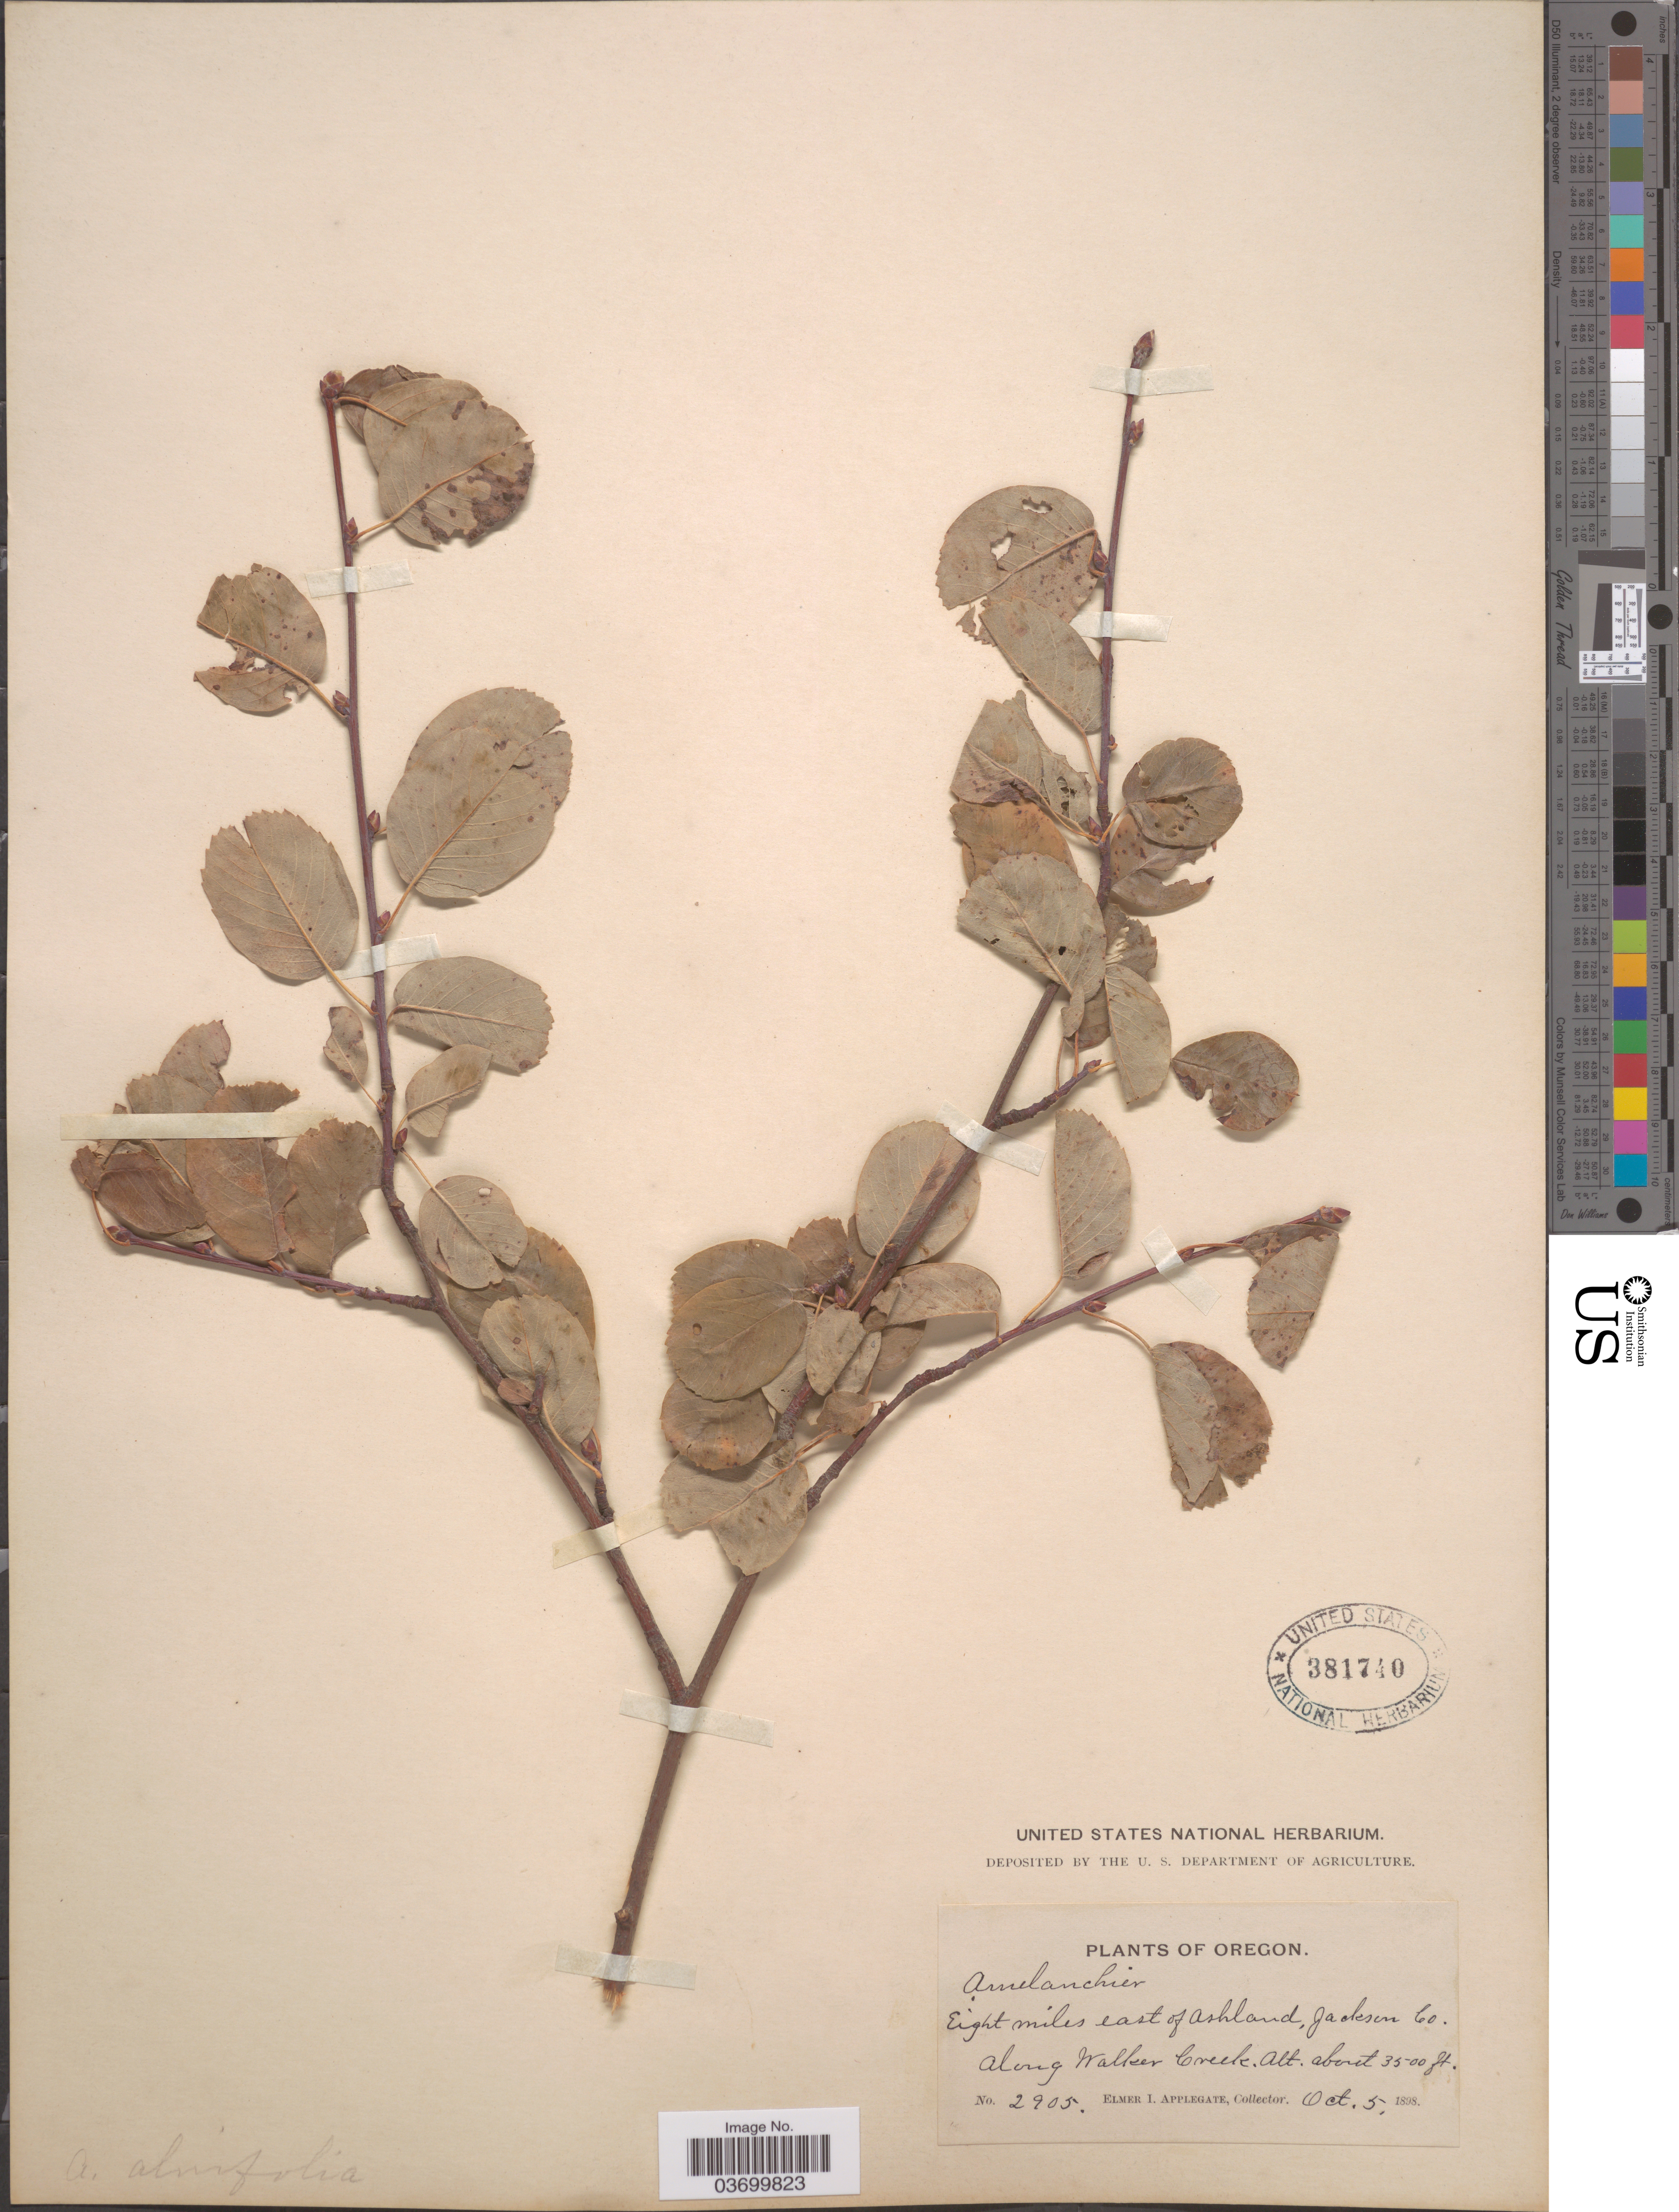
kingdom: Plantae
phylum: Tracheophyta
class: Magnoliopsida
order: Rosales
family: Rosaceae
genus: Amelanchier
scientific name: Amelanchier alnifolia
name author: (Nutt.) Nutt. ex M. Roem.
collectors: E. I. Applegate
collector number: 2905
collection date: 1898-10-05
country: United States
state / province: Oregon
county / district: Jackson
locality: Eight miles east of Ashland, Jackson Co. Along Walker Creek.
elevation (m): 1067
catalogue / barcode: US 381740